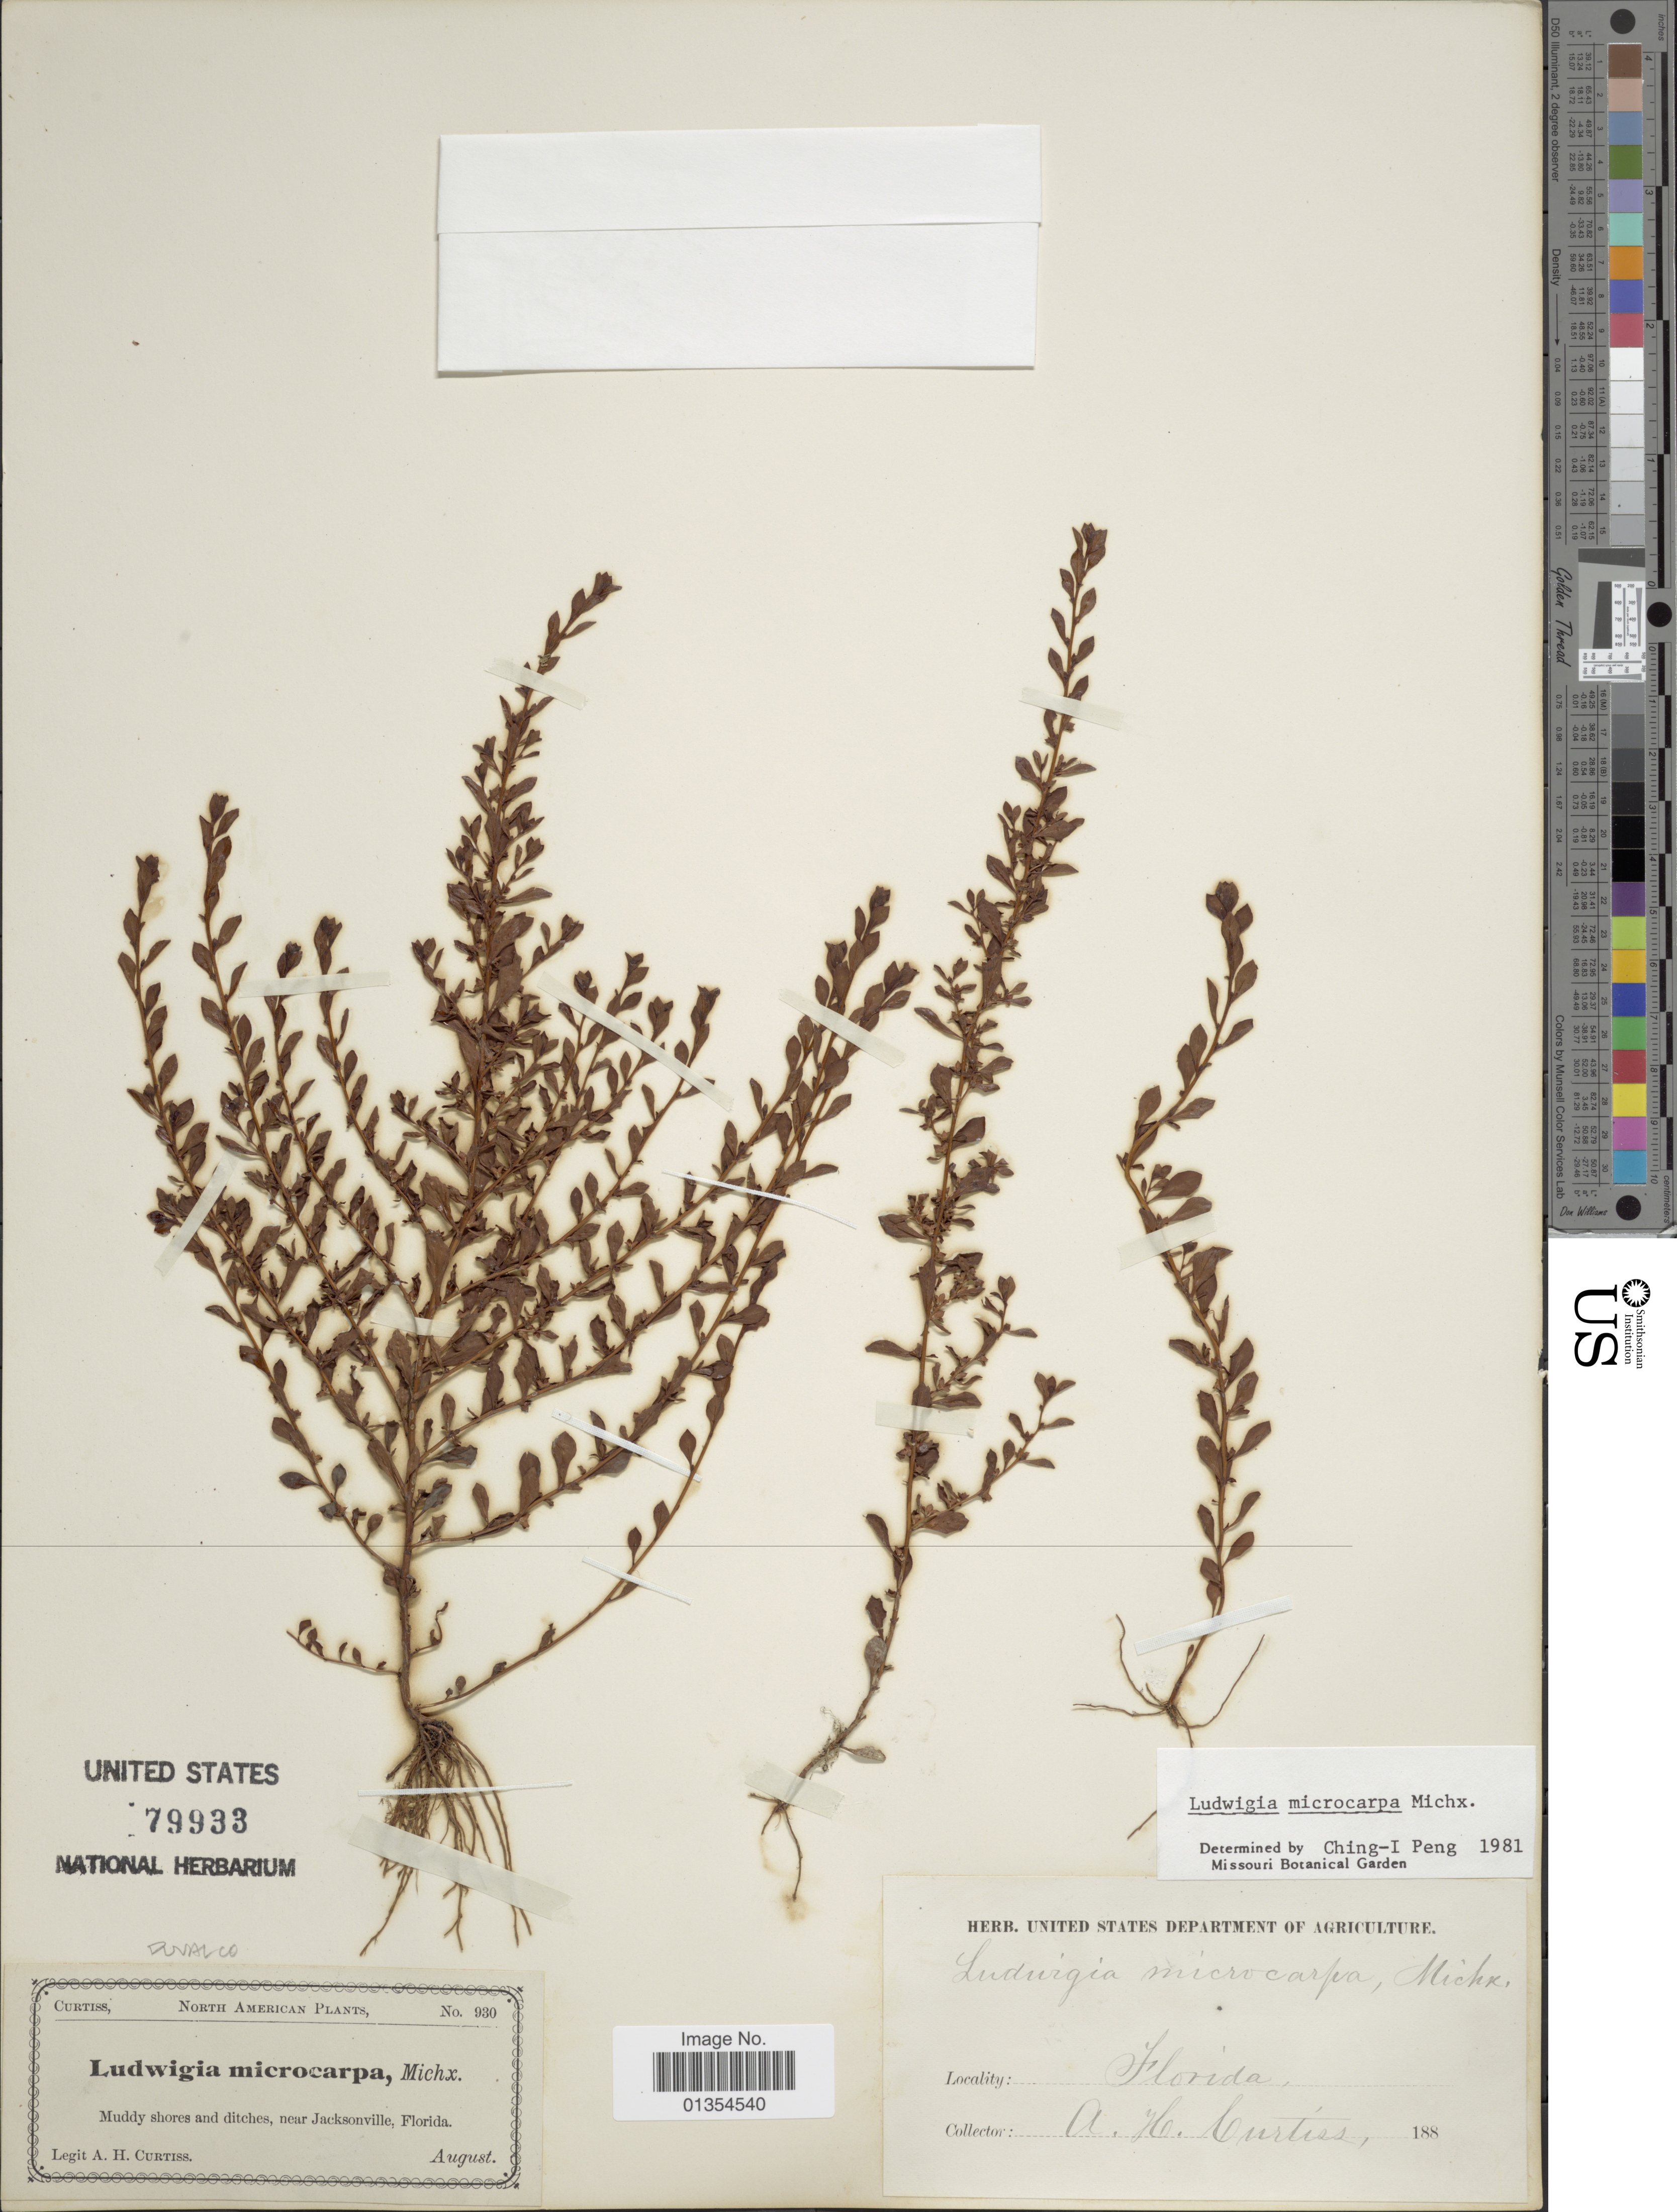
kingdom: Plantae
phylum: Tracheophyta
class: Magnoliopsida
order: Myrtales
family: Onagraceae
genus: Ludwigia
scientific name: Ludwigia microcarpa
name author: Michx.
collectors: A. H. Curtiss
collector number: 930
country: United States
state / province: Florida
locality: near Jacksonville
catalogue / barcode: US 79933